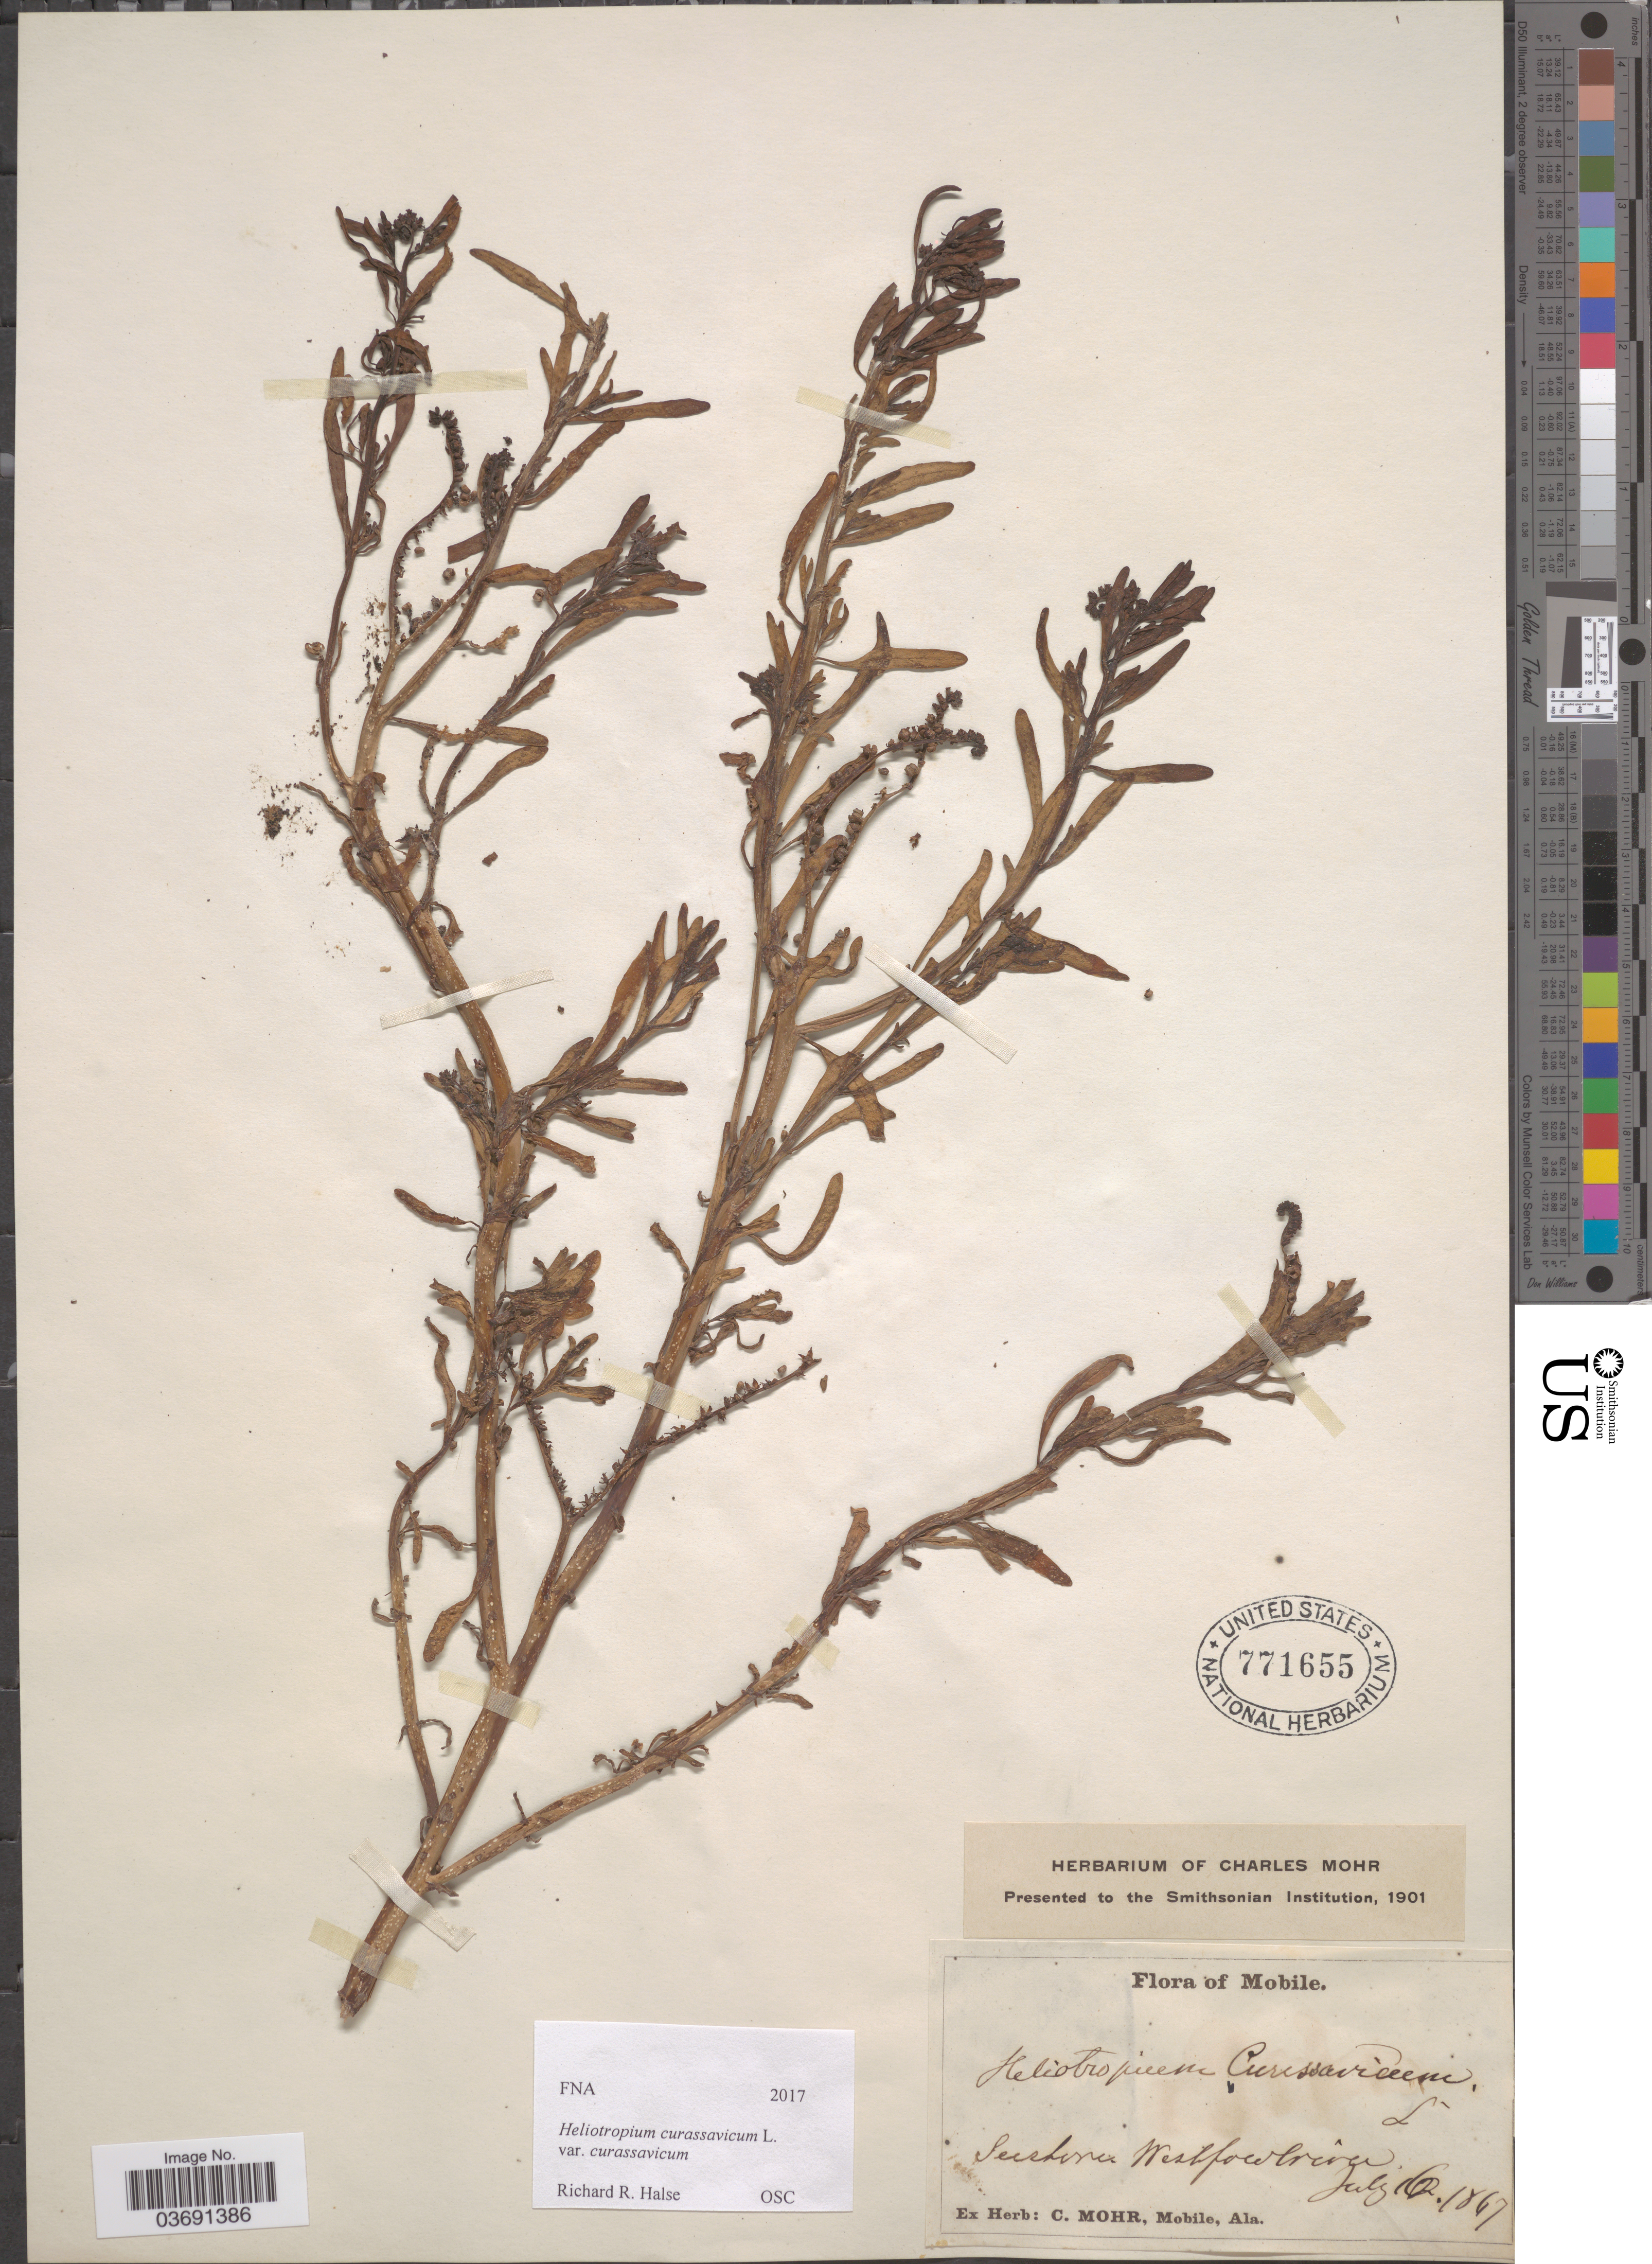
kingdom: Plantae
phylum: Tracheophyta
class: Magnoliopsida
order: Boraginales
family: Heliotropiaceae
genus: Heliotropium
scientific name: Heliotropium curassavicum var. curassavicum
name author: L.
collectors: ex herb. C. Mohr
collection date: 1867-07-16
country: United States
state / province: Alabama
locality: Mobile. Seashore Westfowlriver.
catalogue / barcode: US 771655